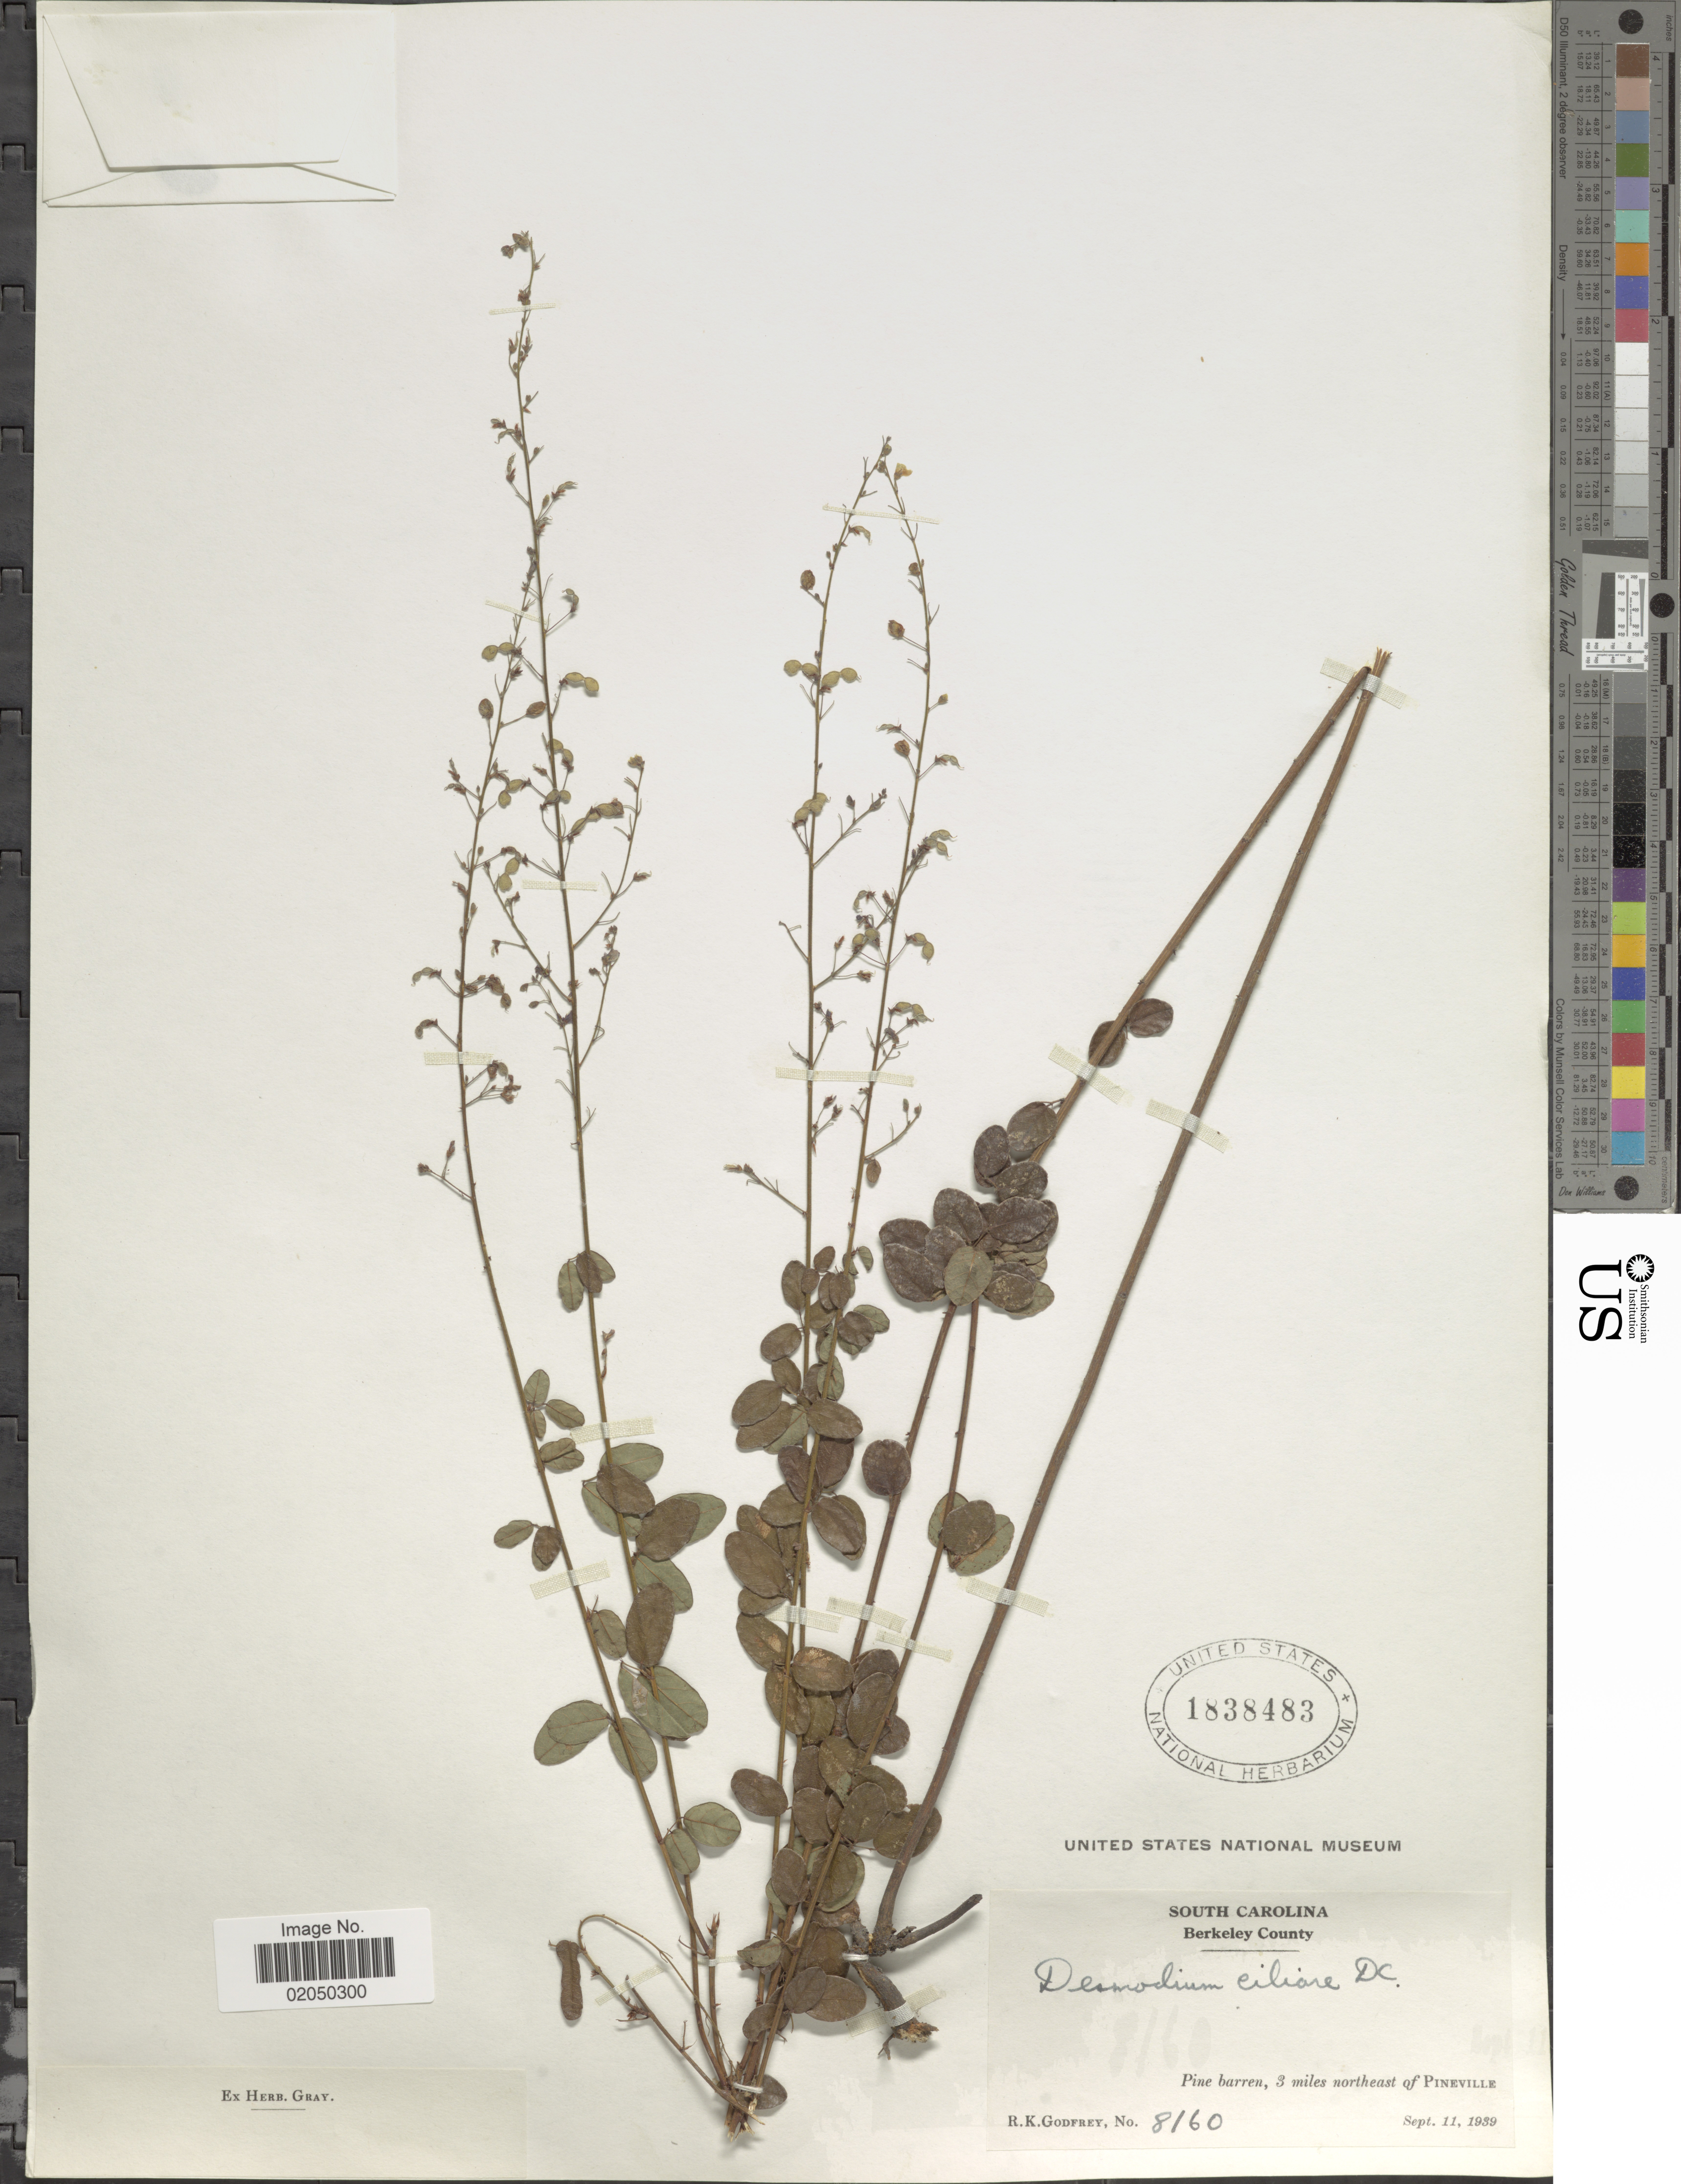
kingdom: Plantae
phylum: Tracheophyta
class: Magnoliopsida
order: Fabales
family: Fabaceae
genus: Desmodium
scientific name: Desmodium ciliare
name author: (Muhl. ex Willd.) DC.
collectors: R. K. Godfrey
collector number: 8160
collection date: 1939-09-11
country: United States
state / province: South Carolina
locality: Berkeley County, Pine barren,3 miles northeast of Pineville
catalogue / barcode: US 1838483